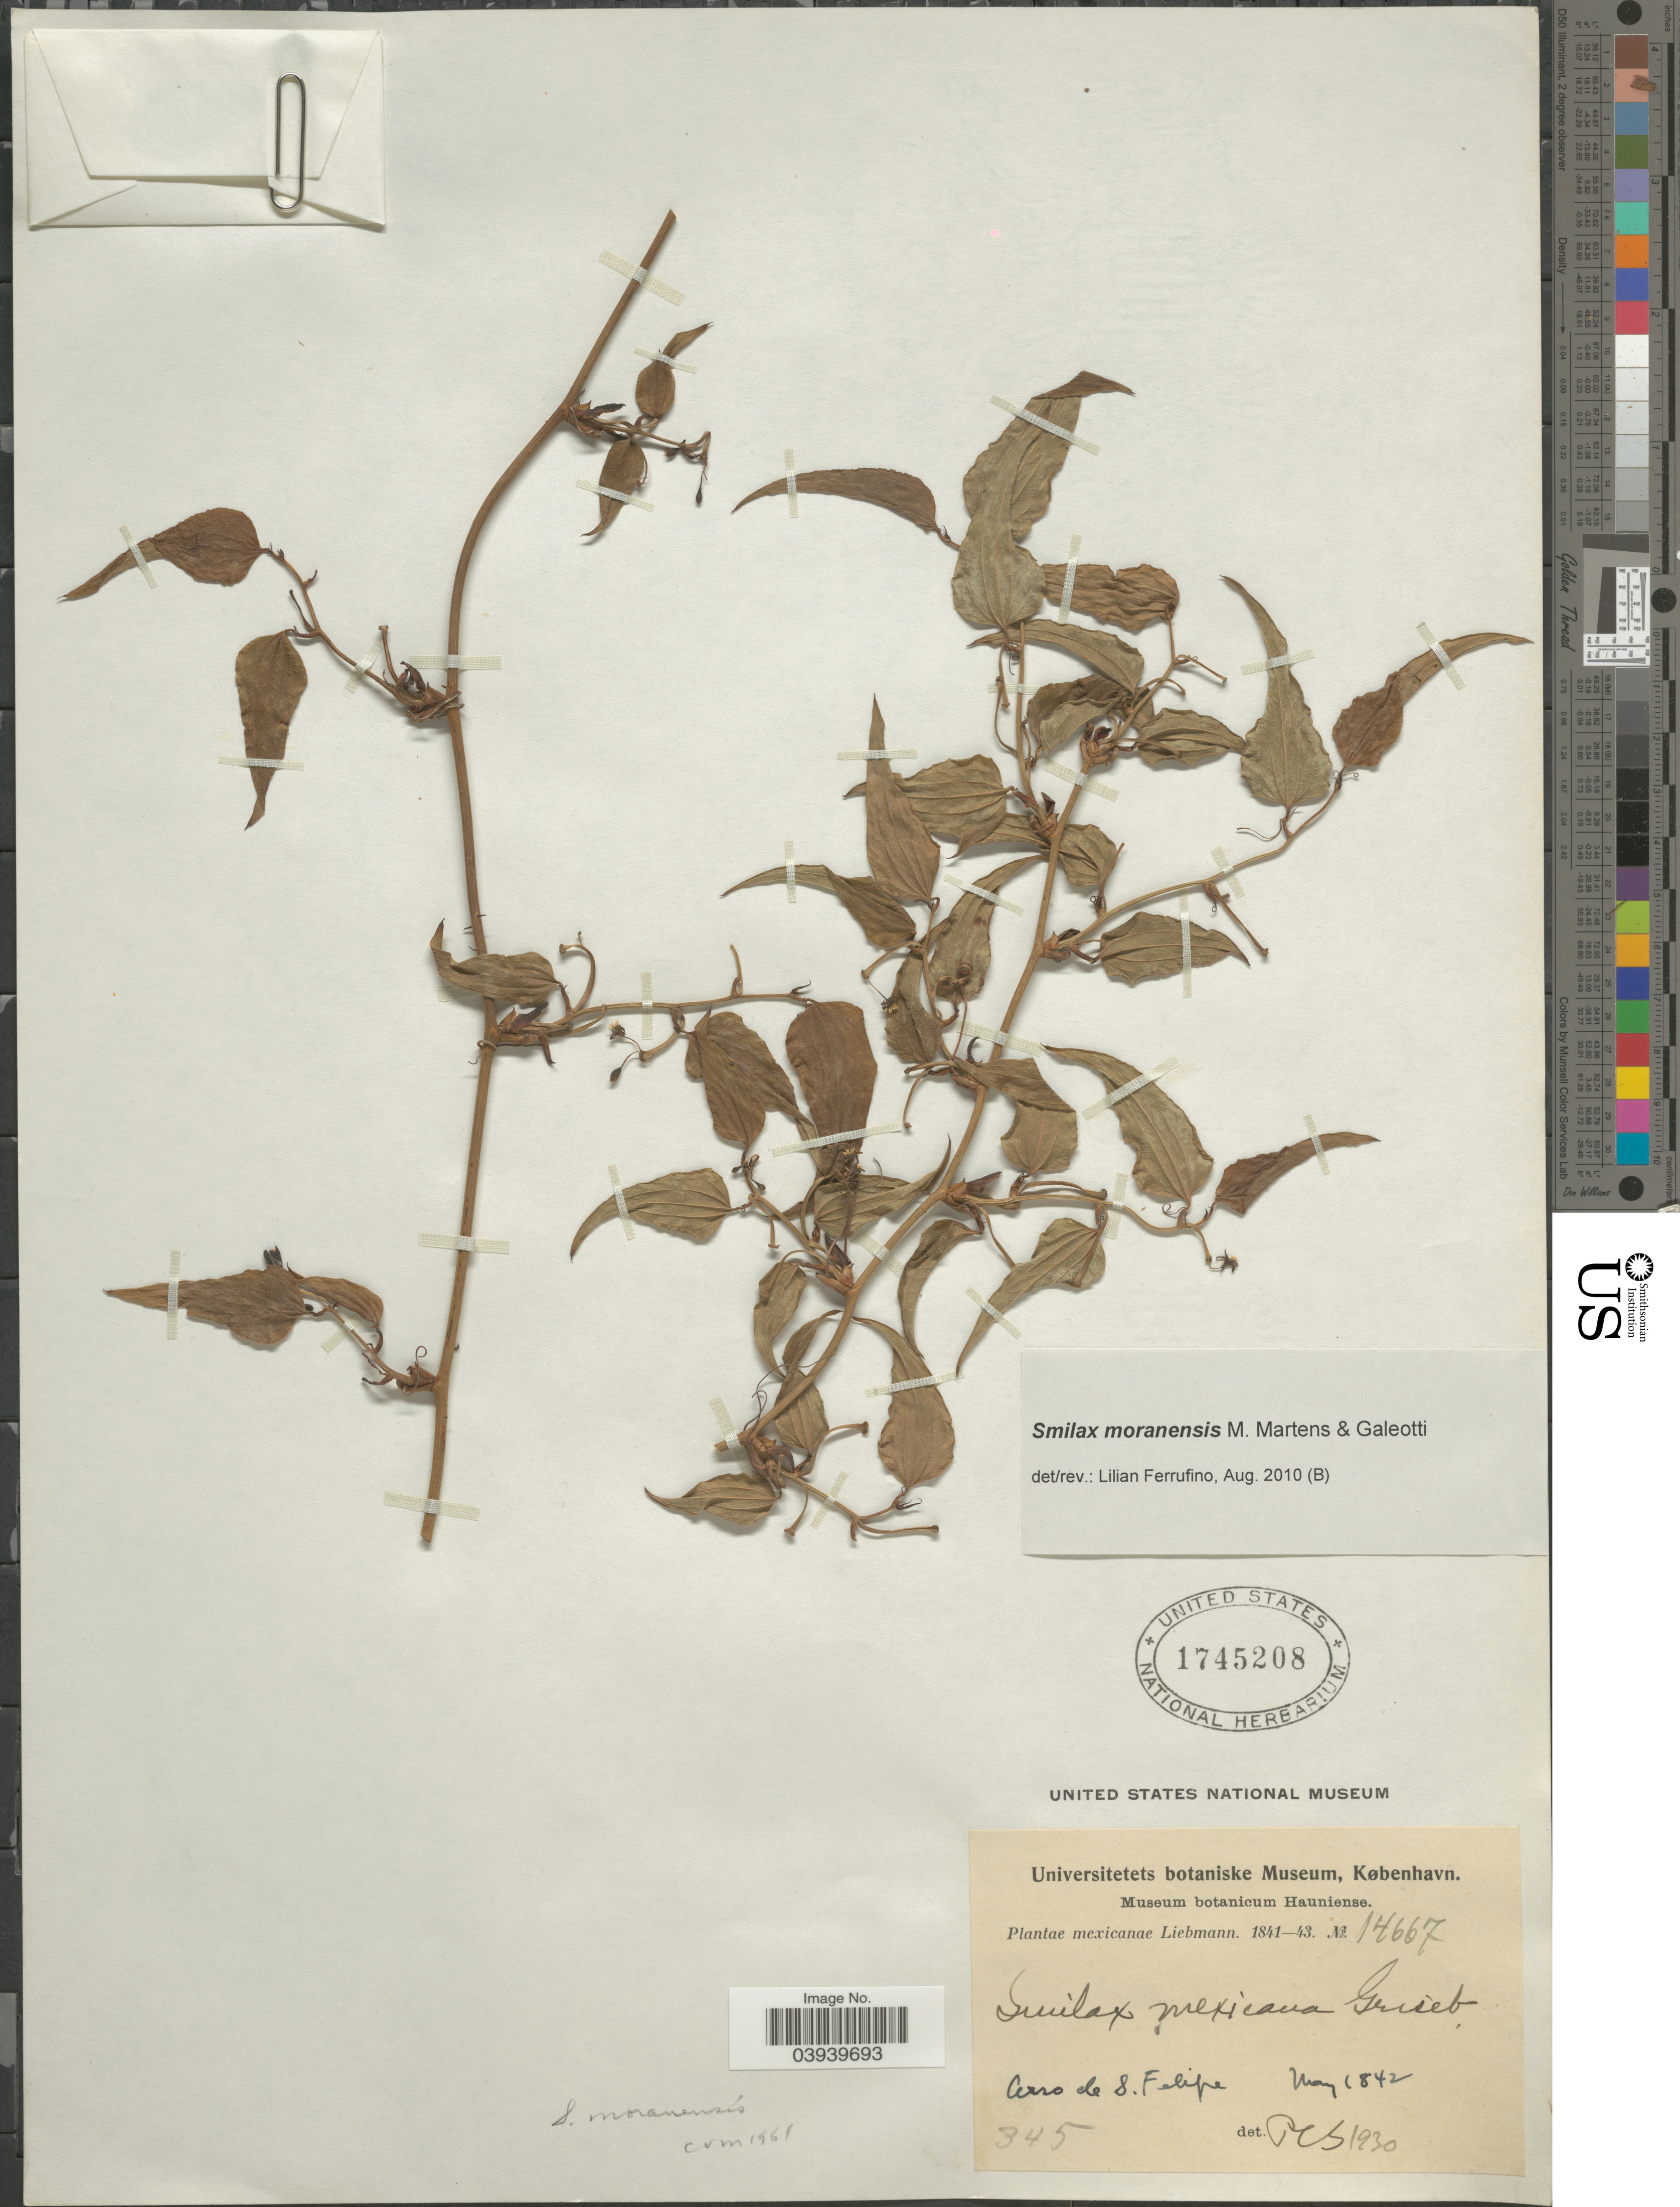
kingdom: Plantae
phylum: Tracheophyta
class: Liliopsida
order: Liliales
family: Smilacaceae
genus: Smilax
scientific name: Smilax moranensis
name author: M. Martens & Galeotti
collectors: Liebmann, --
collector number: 14667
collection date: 1842-05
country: Mexico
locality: Cerro de S. Felipe.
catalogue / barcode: US 1745208